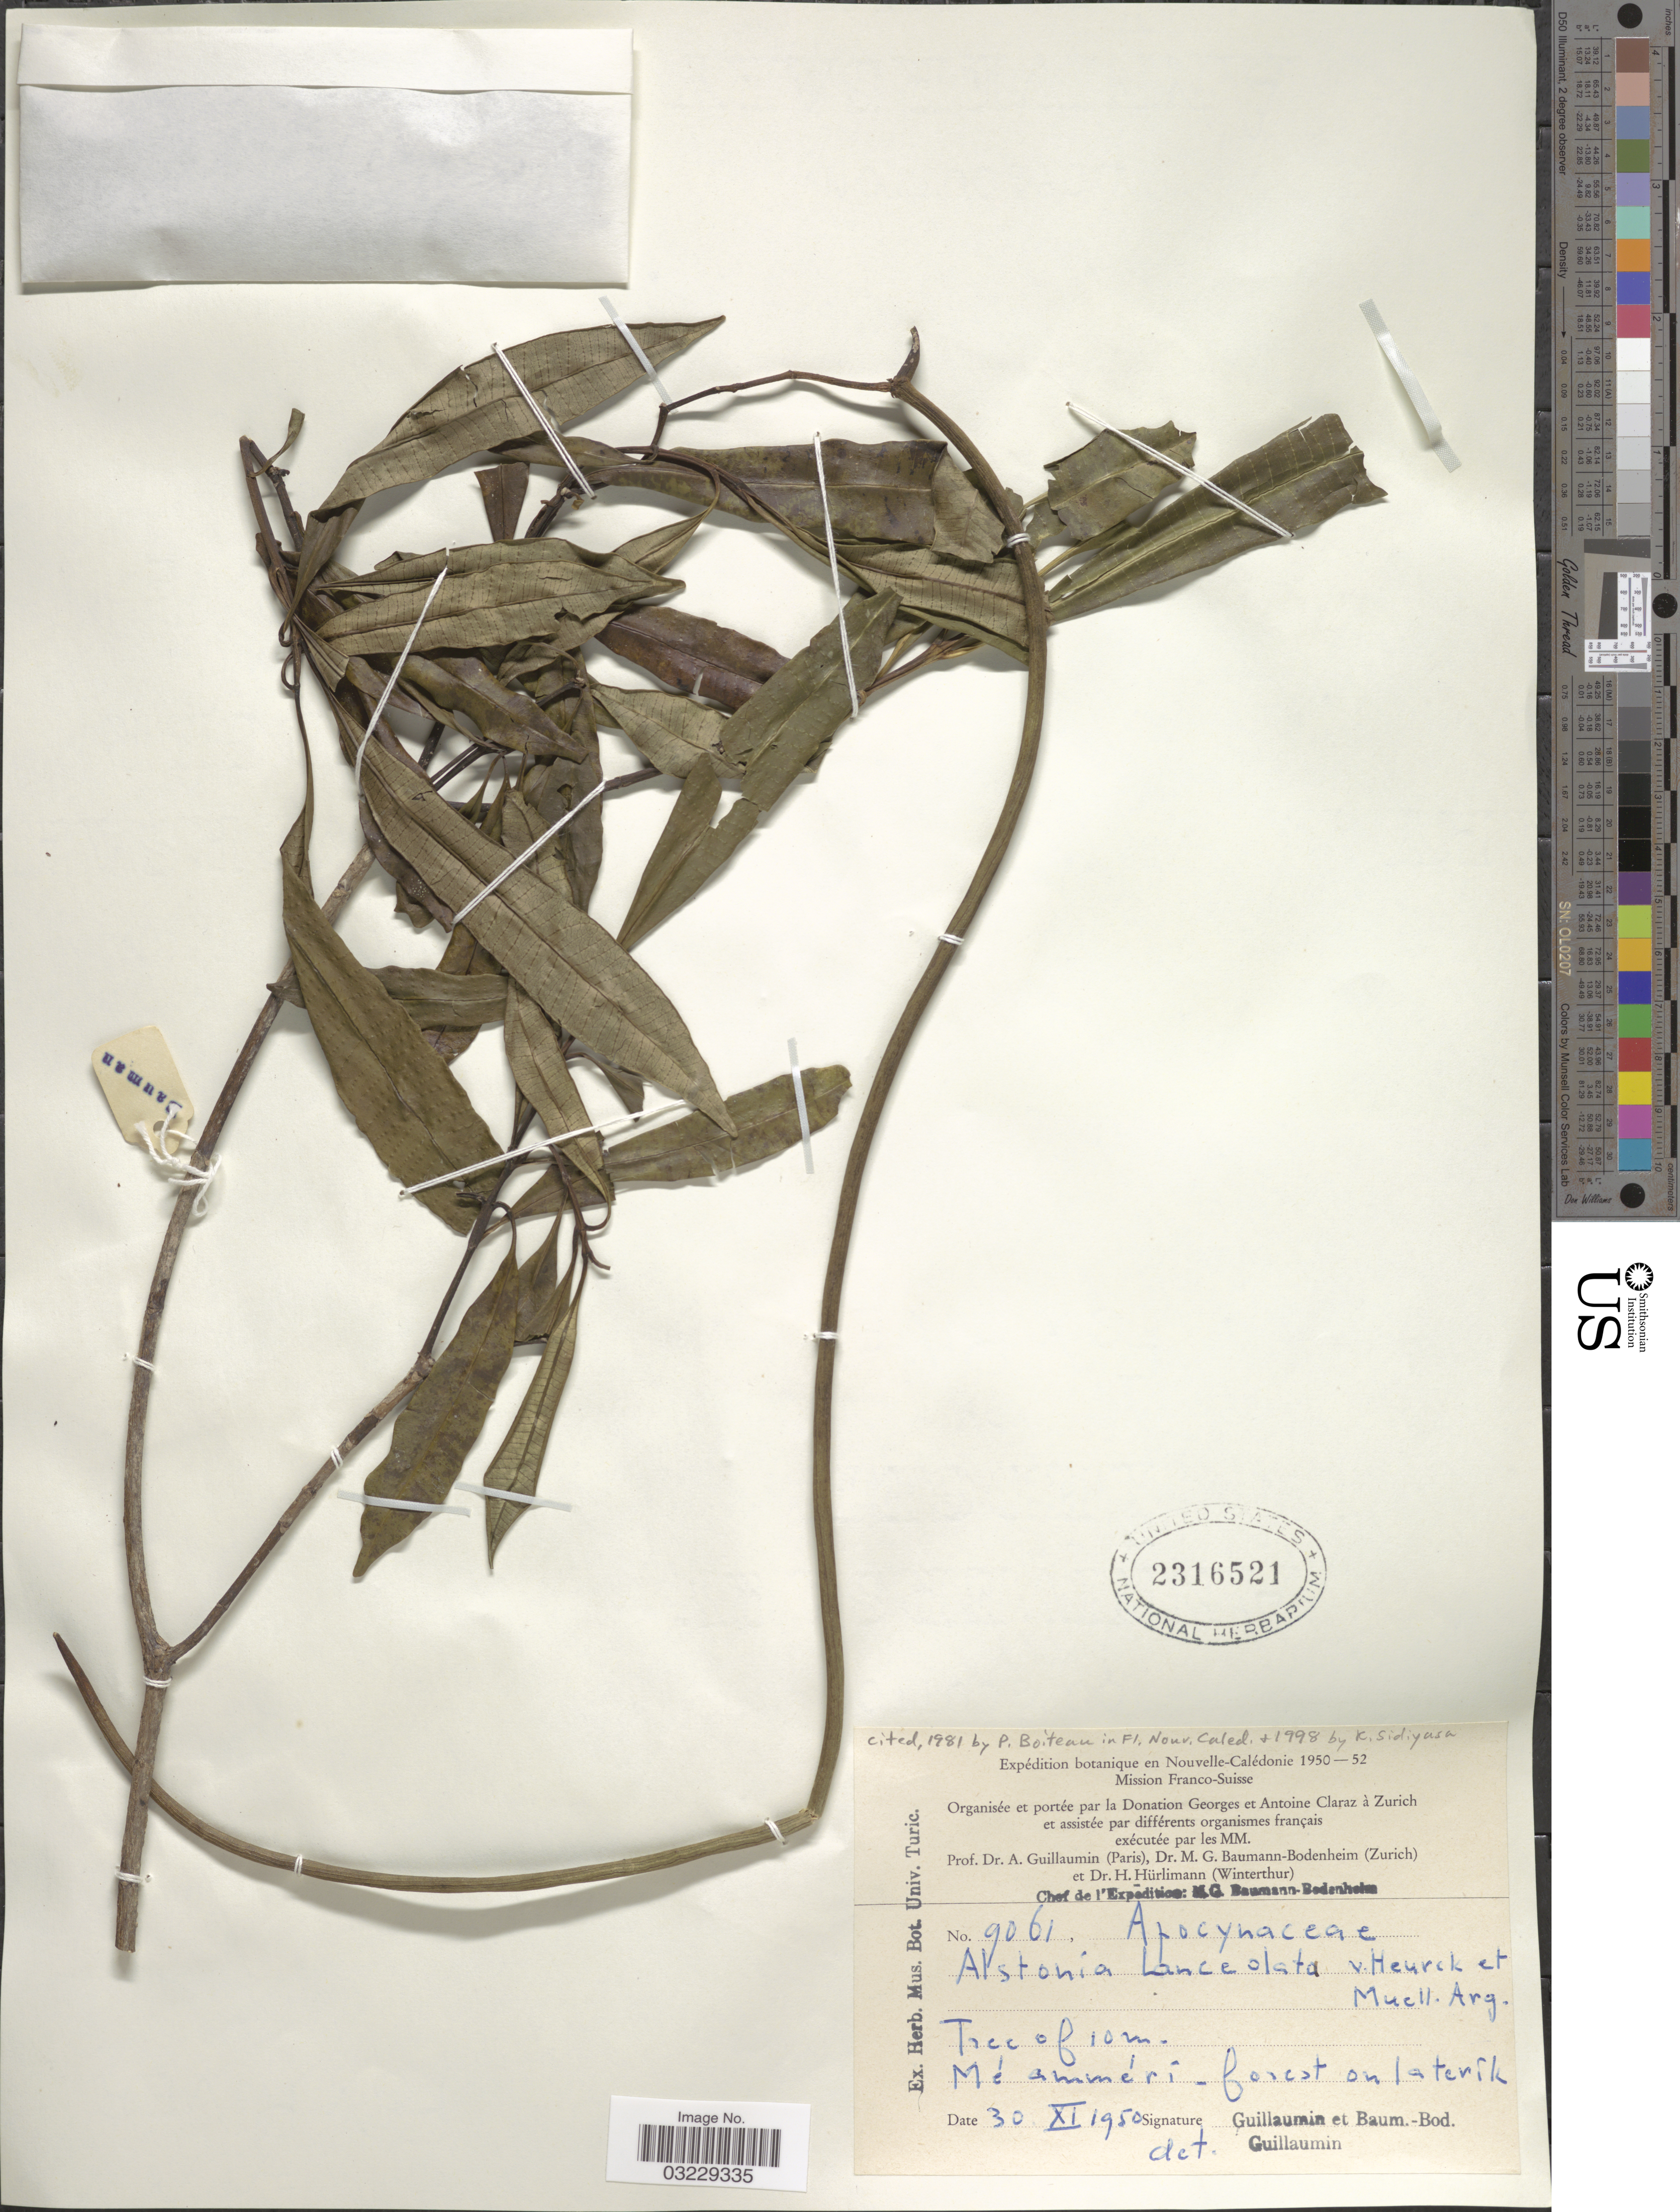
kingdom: Plantae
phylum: Tracheophyta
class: Magnoliopsida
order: Gentianales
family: Apocynaceae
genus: Alstonia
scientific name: Alstonia lanceolata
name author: Van Heurck & Müll. Arg.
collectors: A. Guillaumin & M. G. Baumann-Bodenheim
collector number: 9061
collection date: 1950-11-30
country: New Caledonia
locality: Mé Amméri.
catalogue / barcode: US 2316521